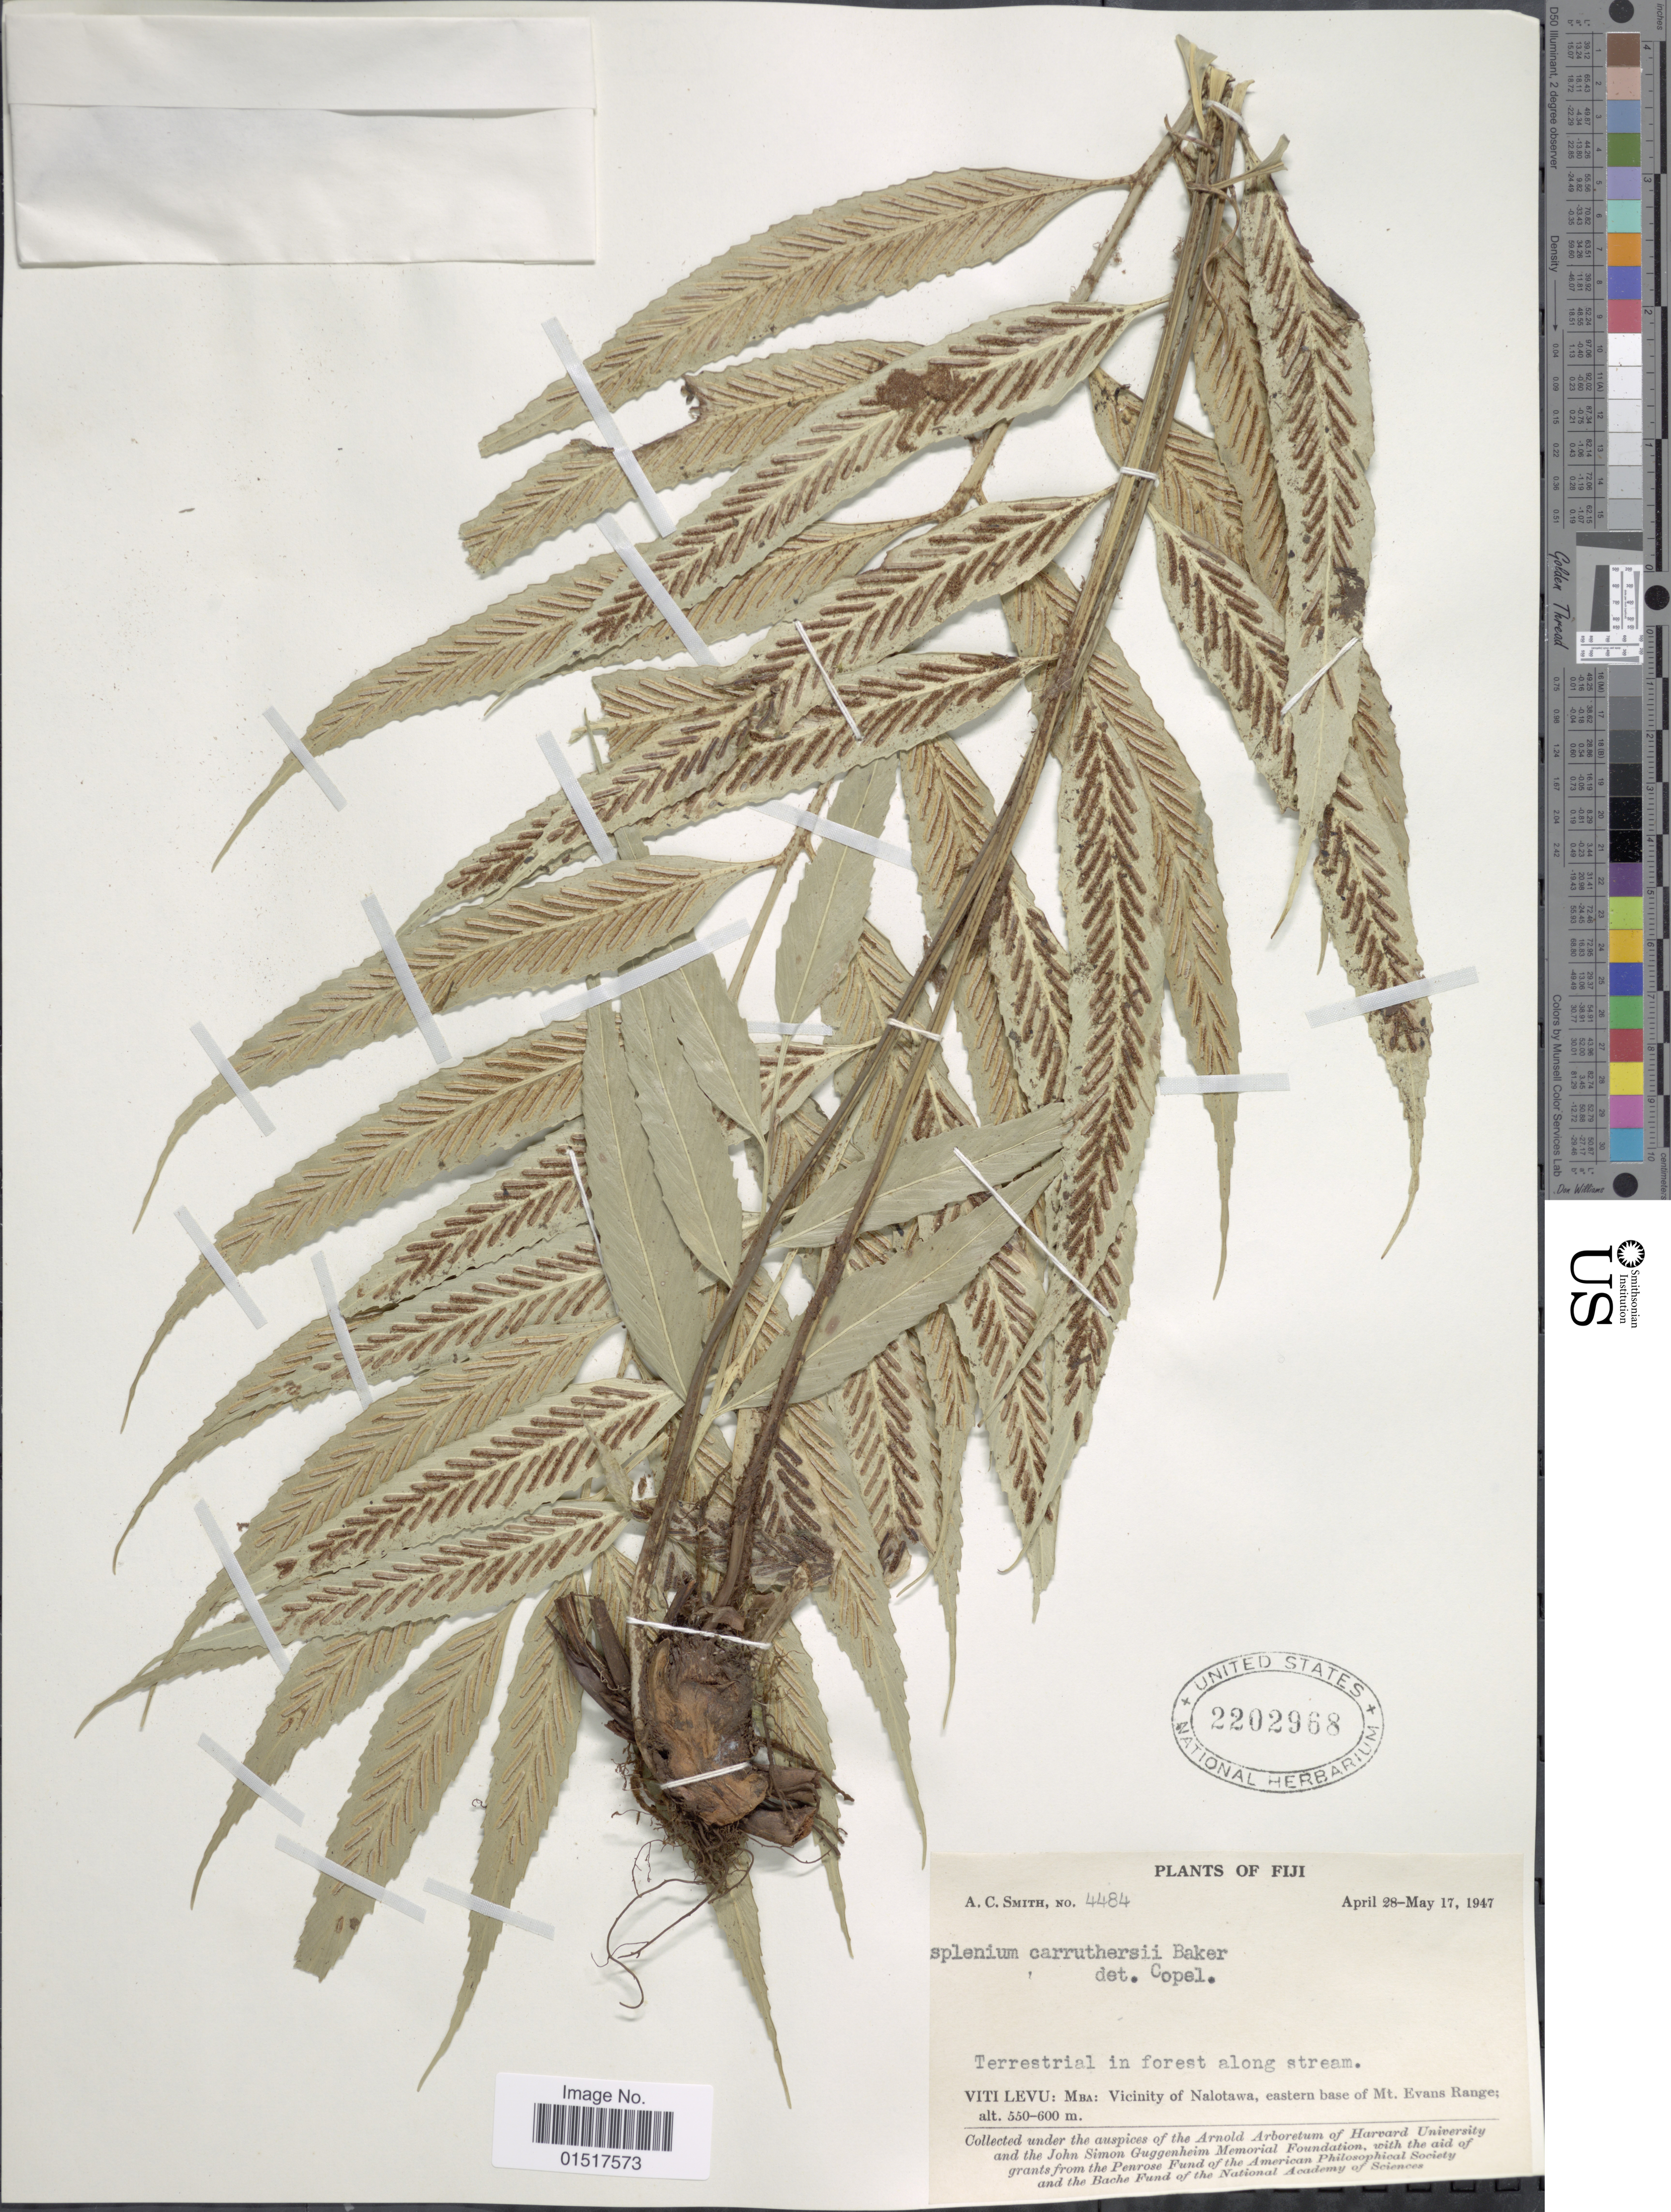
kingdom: Plantae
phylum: Tracheophyta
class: Polypodiopsida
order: Polypodiales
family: Aspleniaceae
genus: Asplenium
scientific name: Asplenium carruthersii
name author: Baker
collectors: A. C. Smith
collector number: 4484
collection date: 1947-04-28/1947-05-17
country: Fiji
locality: Viti Levu: Mba: Vicinity of Nalotawa, eastern base of Mt. Evans Range.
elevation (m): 550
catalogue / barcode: US 2202968